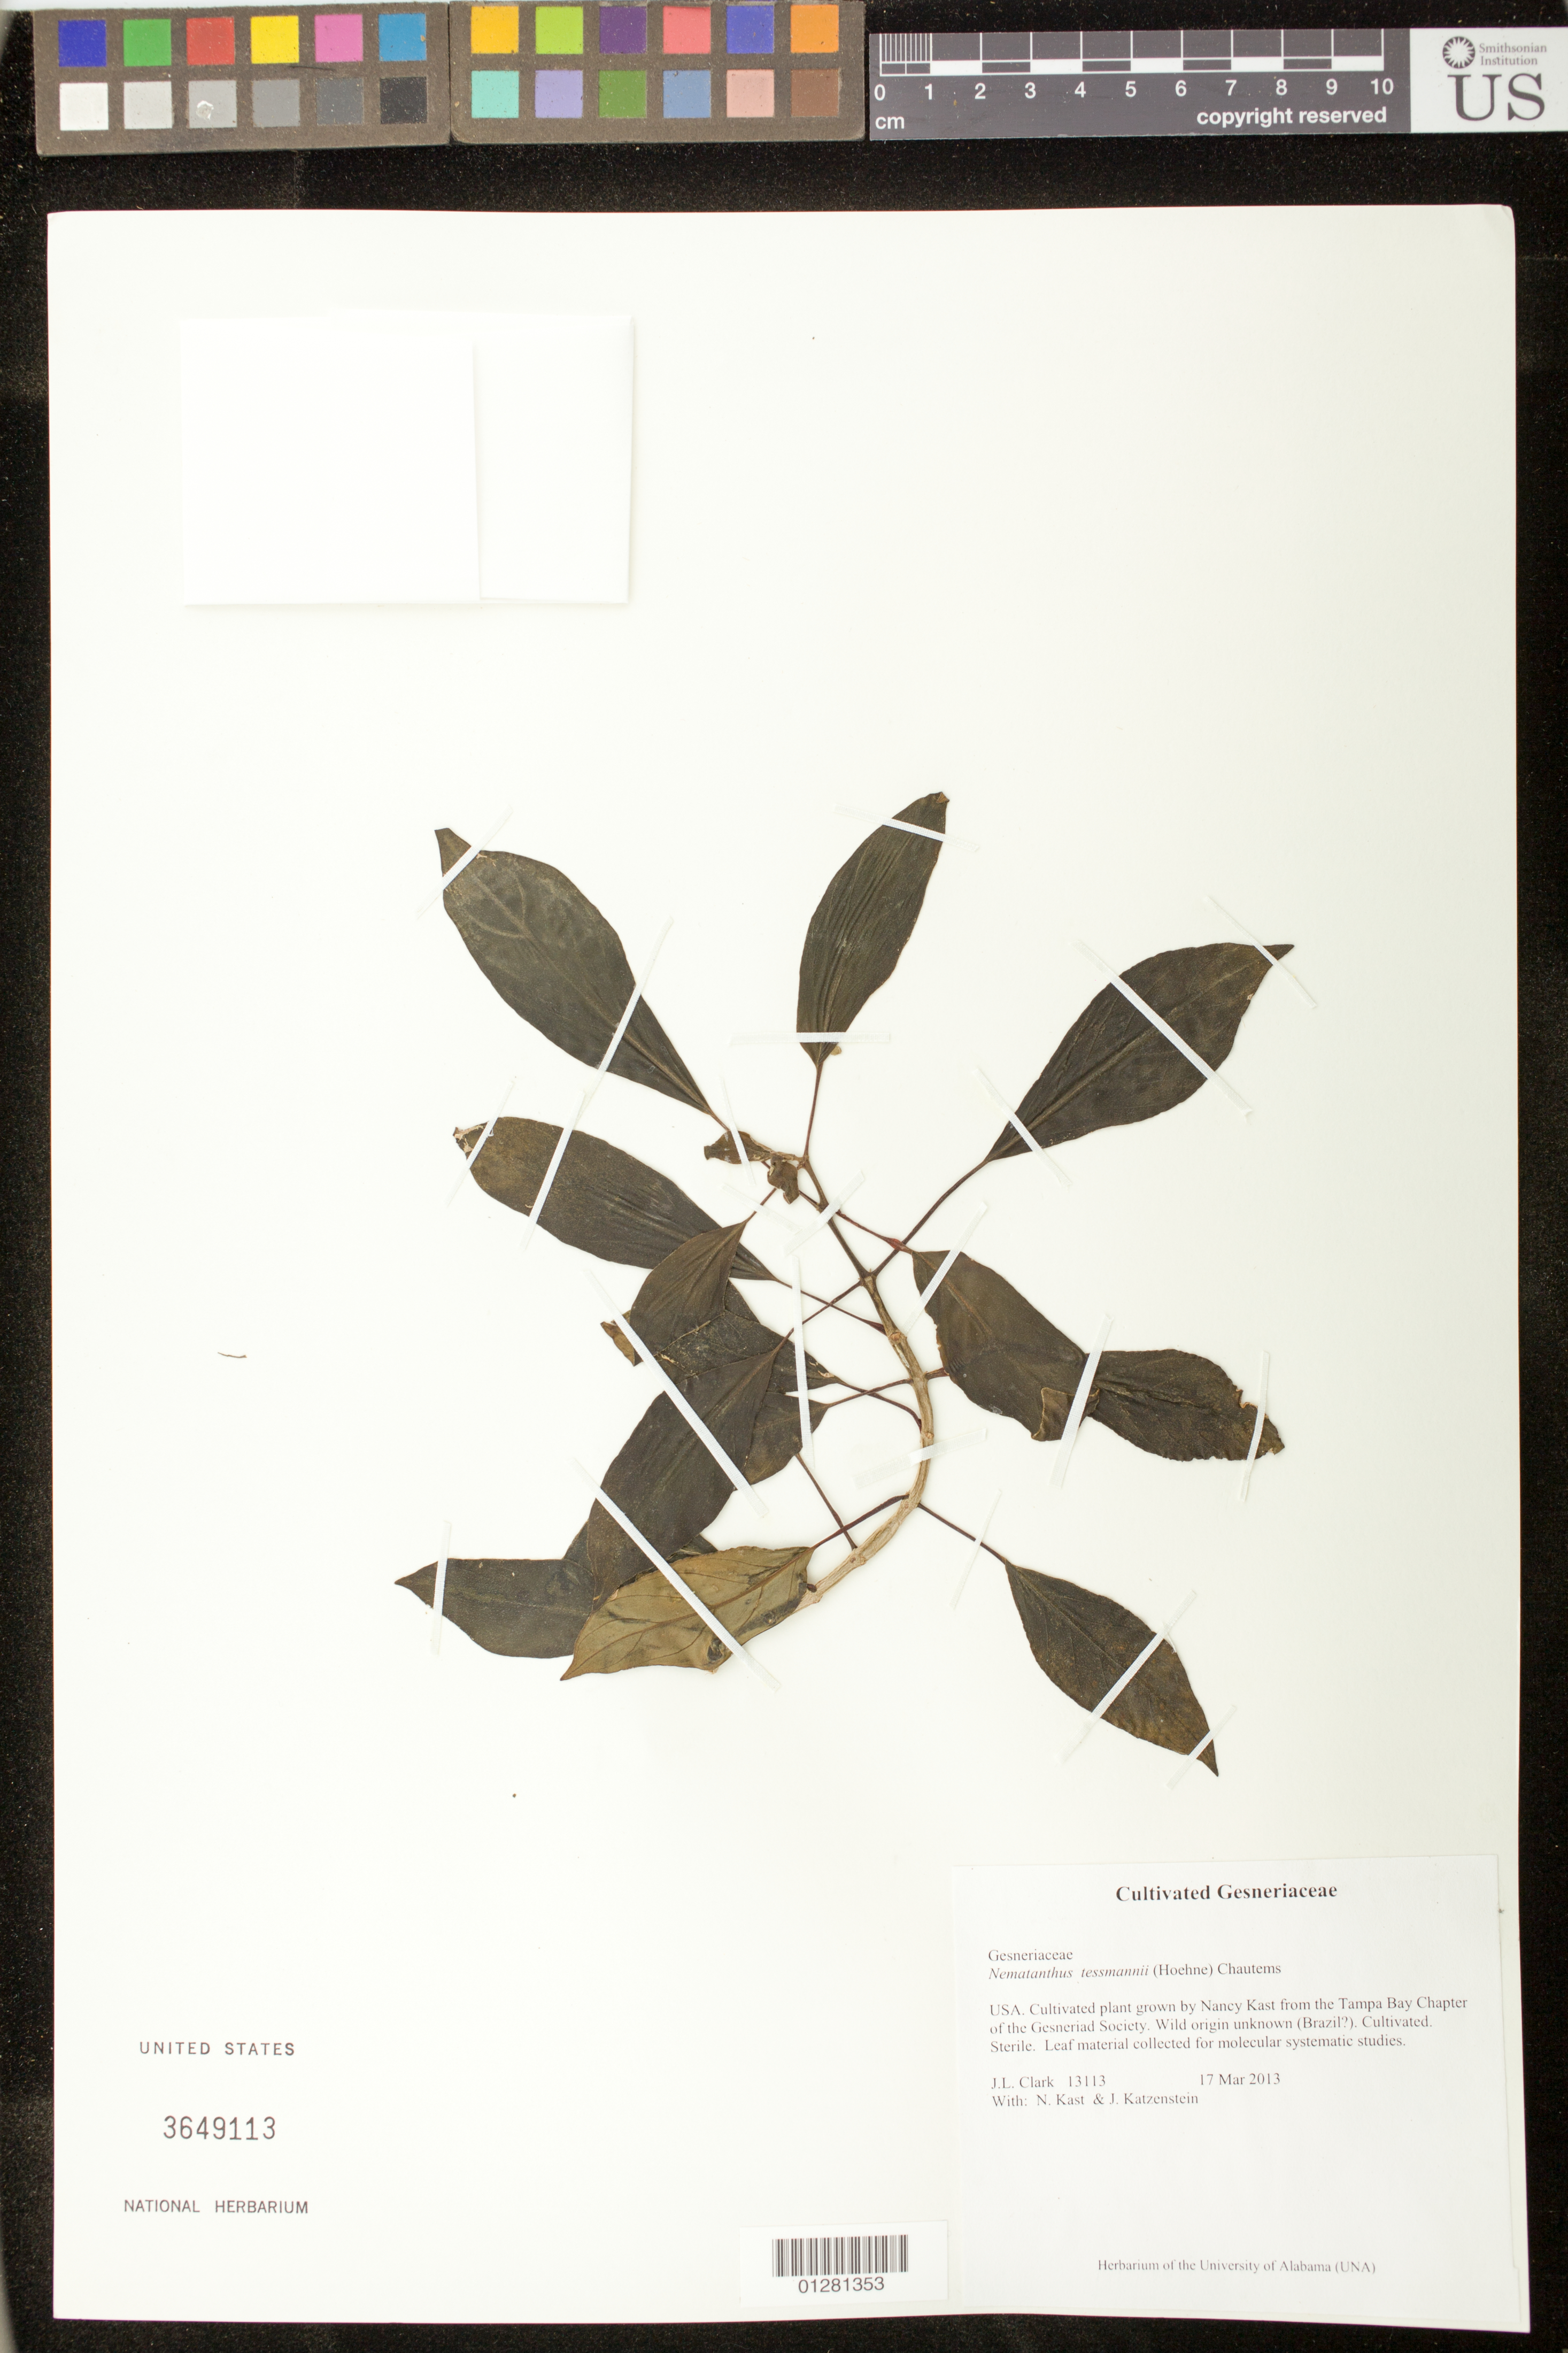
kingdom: Plantae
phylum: Tracheophyta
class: Magnoliopsida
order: Lamiales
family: Gesneriaceae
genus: Nematanthus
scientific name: Nematanthus tessmannii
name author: (Hoehne) Chaut.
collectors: J. L. Clark, N. Kast & J. Katzenstein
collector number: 13113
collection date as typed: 17 Mar 2013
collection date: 2013-03-17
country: United States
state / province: Florida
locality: Cultivated plant grown by Nancy Kast from the Tampa Bay Chapter of the Gesneriad Society.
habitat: Cultivated.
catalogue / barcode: US 3649113